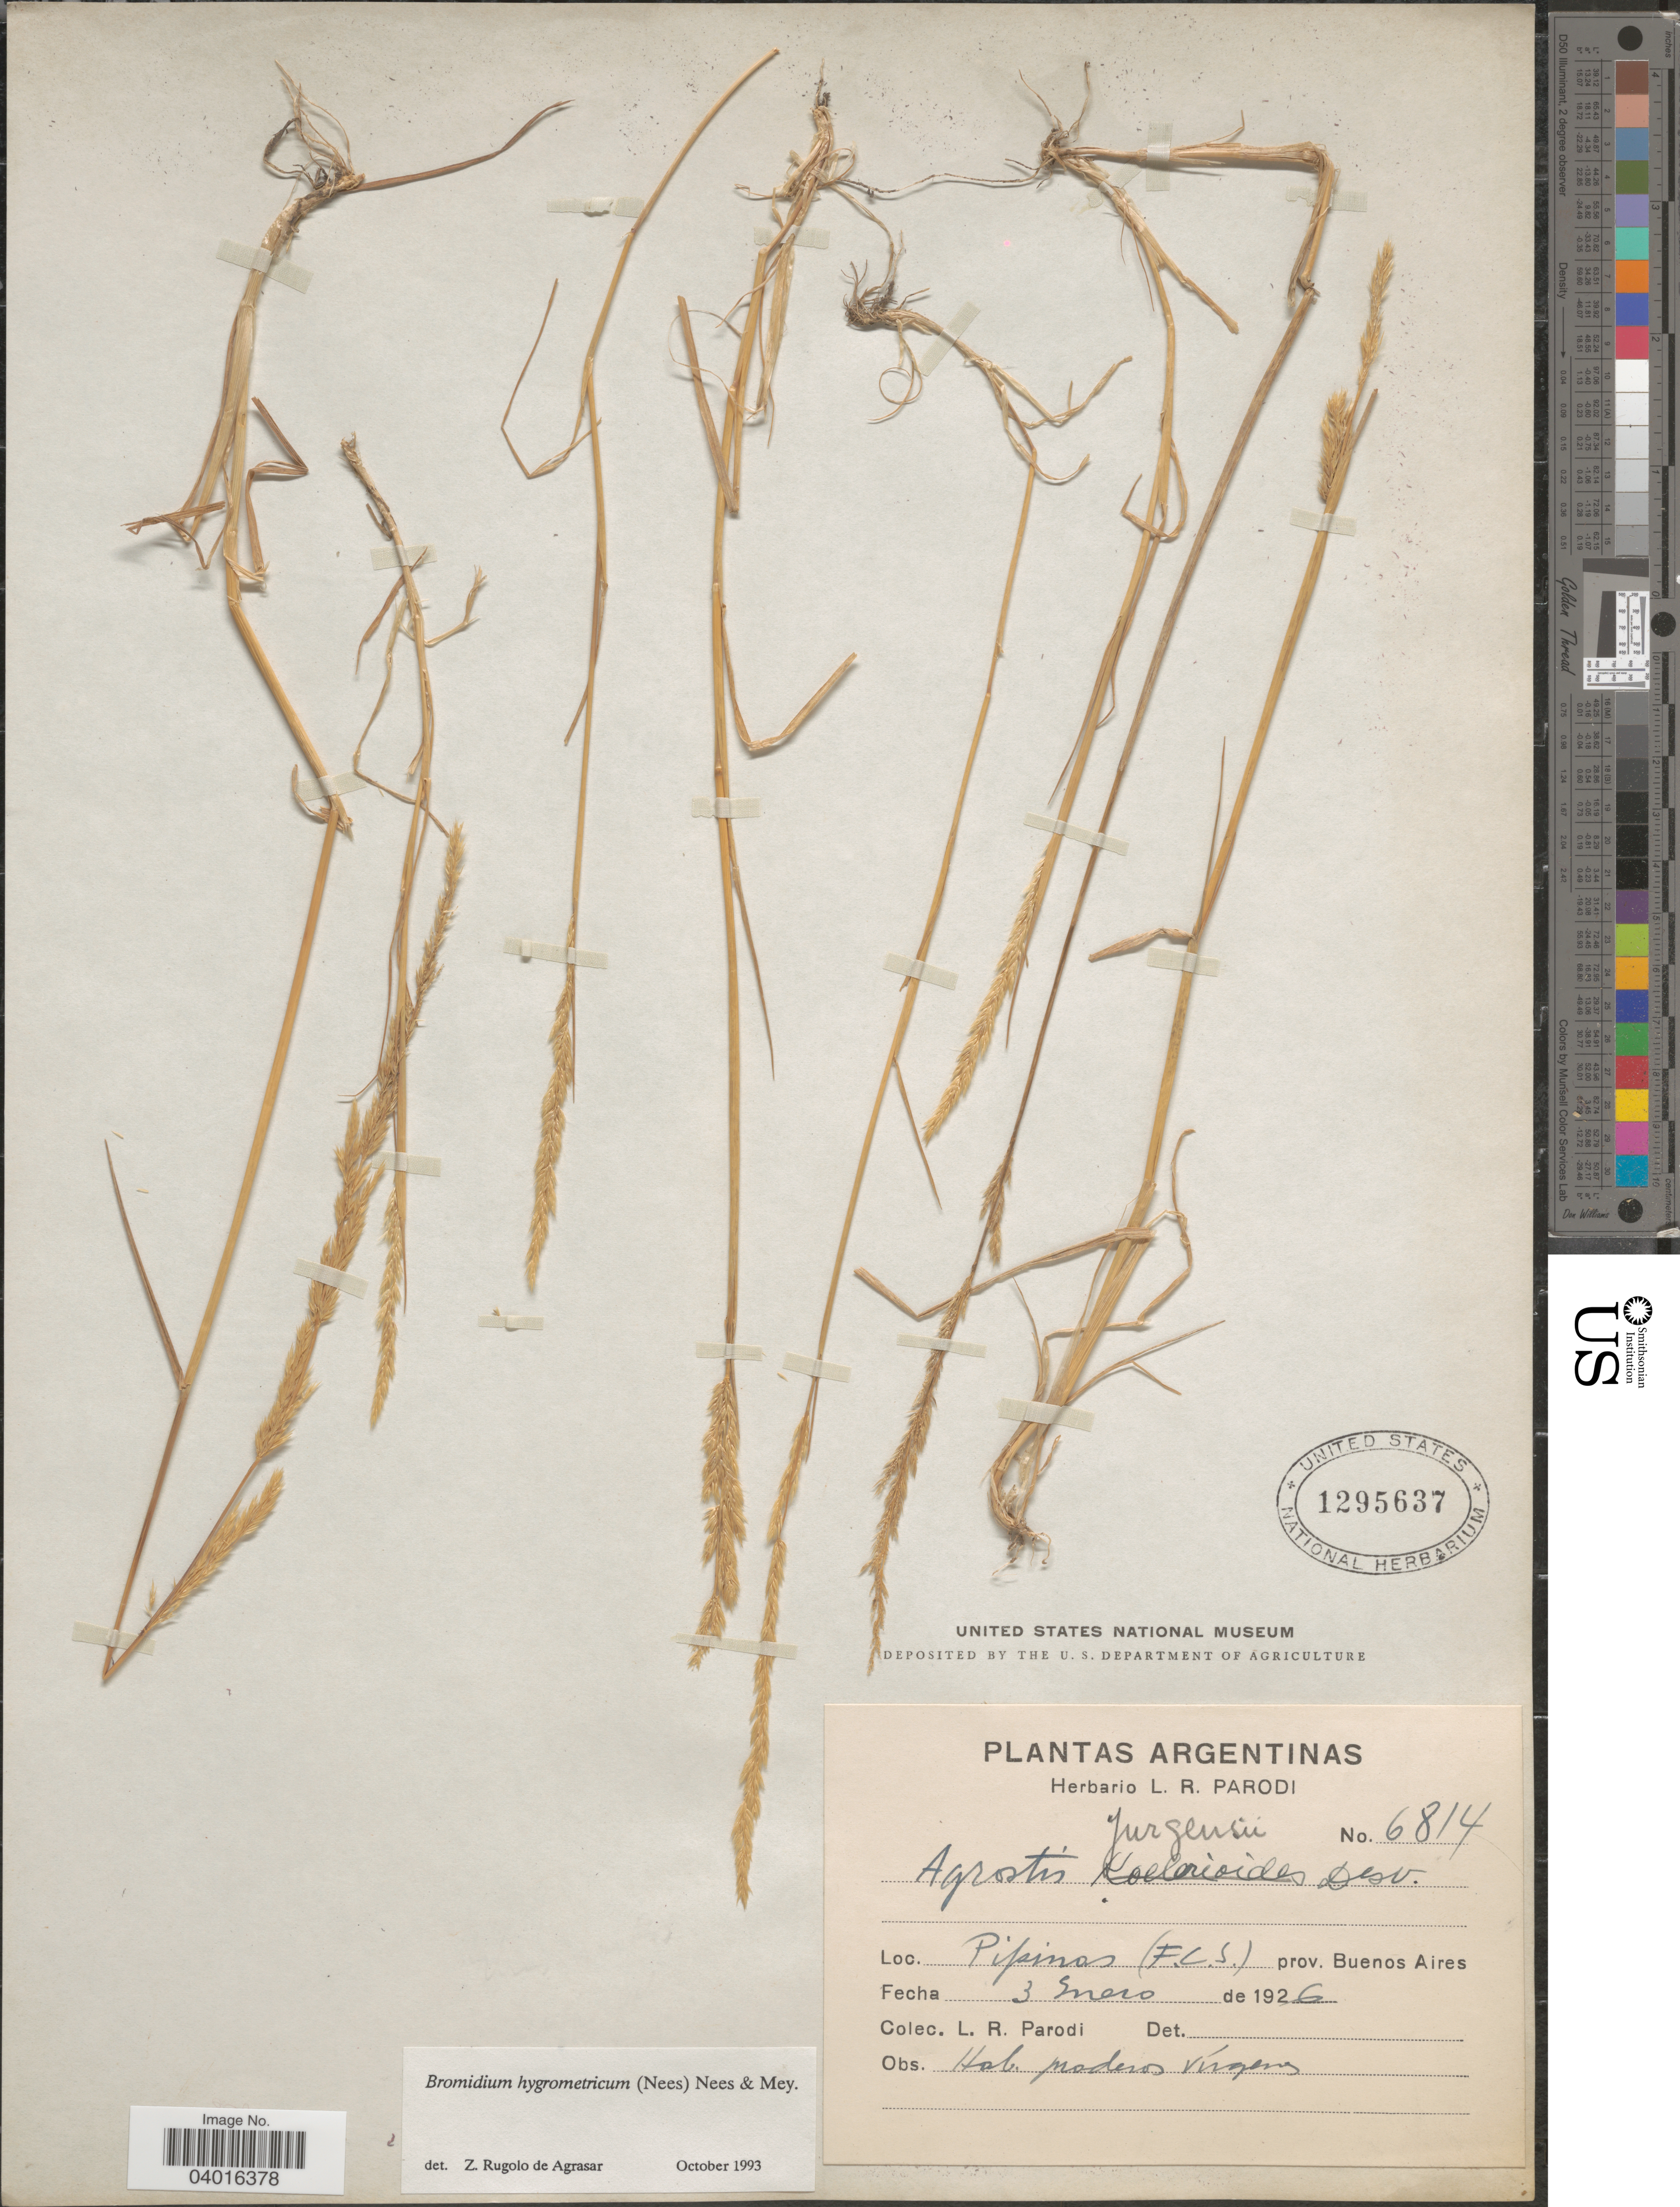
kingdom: Plantae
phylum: Tracheophyta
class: Liliopsida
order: Poales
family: Poaceae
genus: Bromidium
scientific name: Bromidium hygrometricum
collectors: L. R. Parodi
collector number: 6814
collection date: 1926-01-03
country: Argentina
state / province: Buenos Aires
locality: Pipinas (F.C.S.).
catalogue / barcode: US 1295637